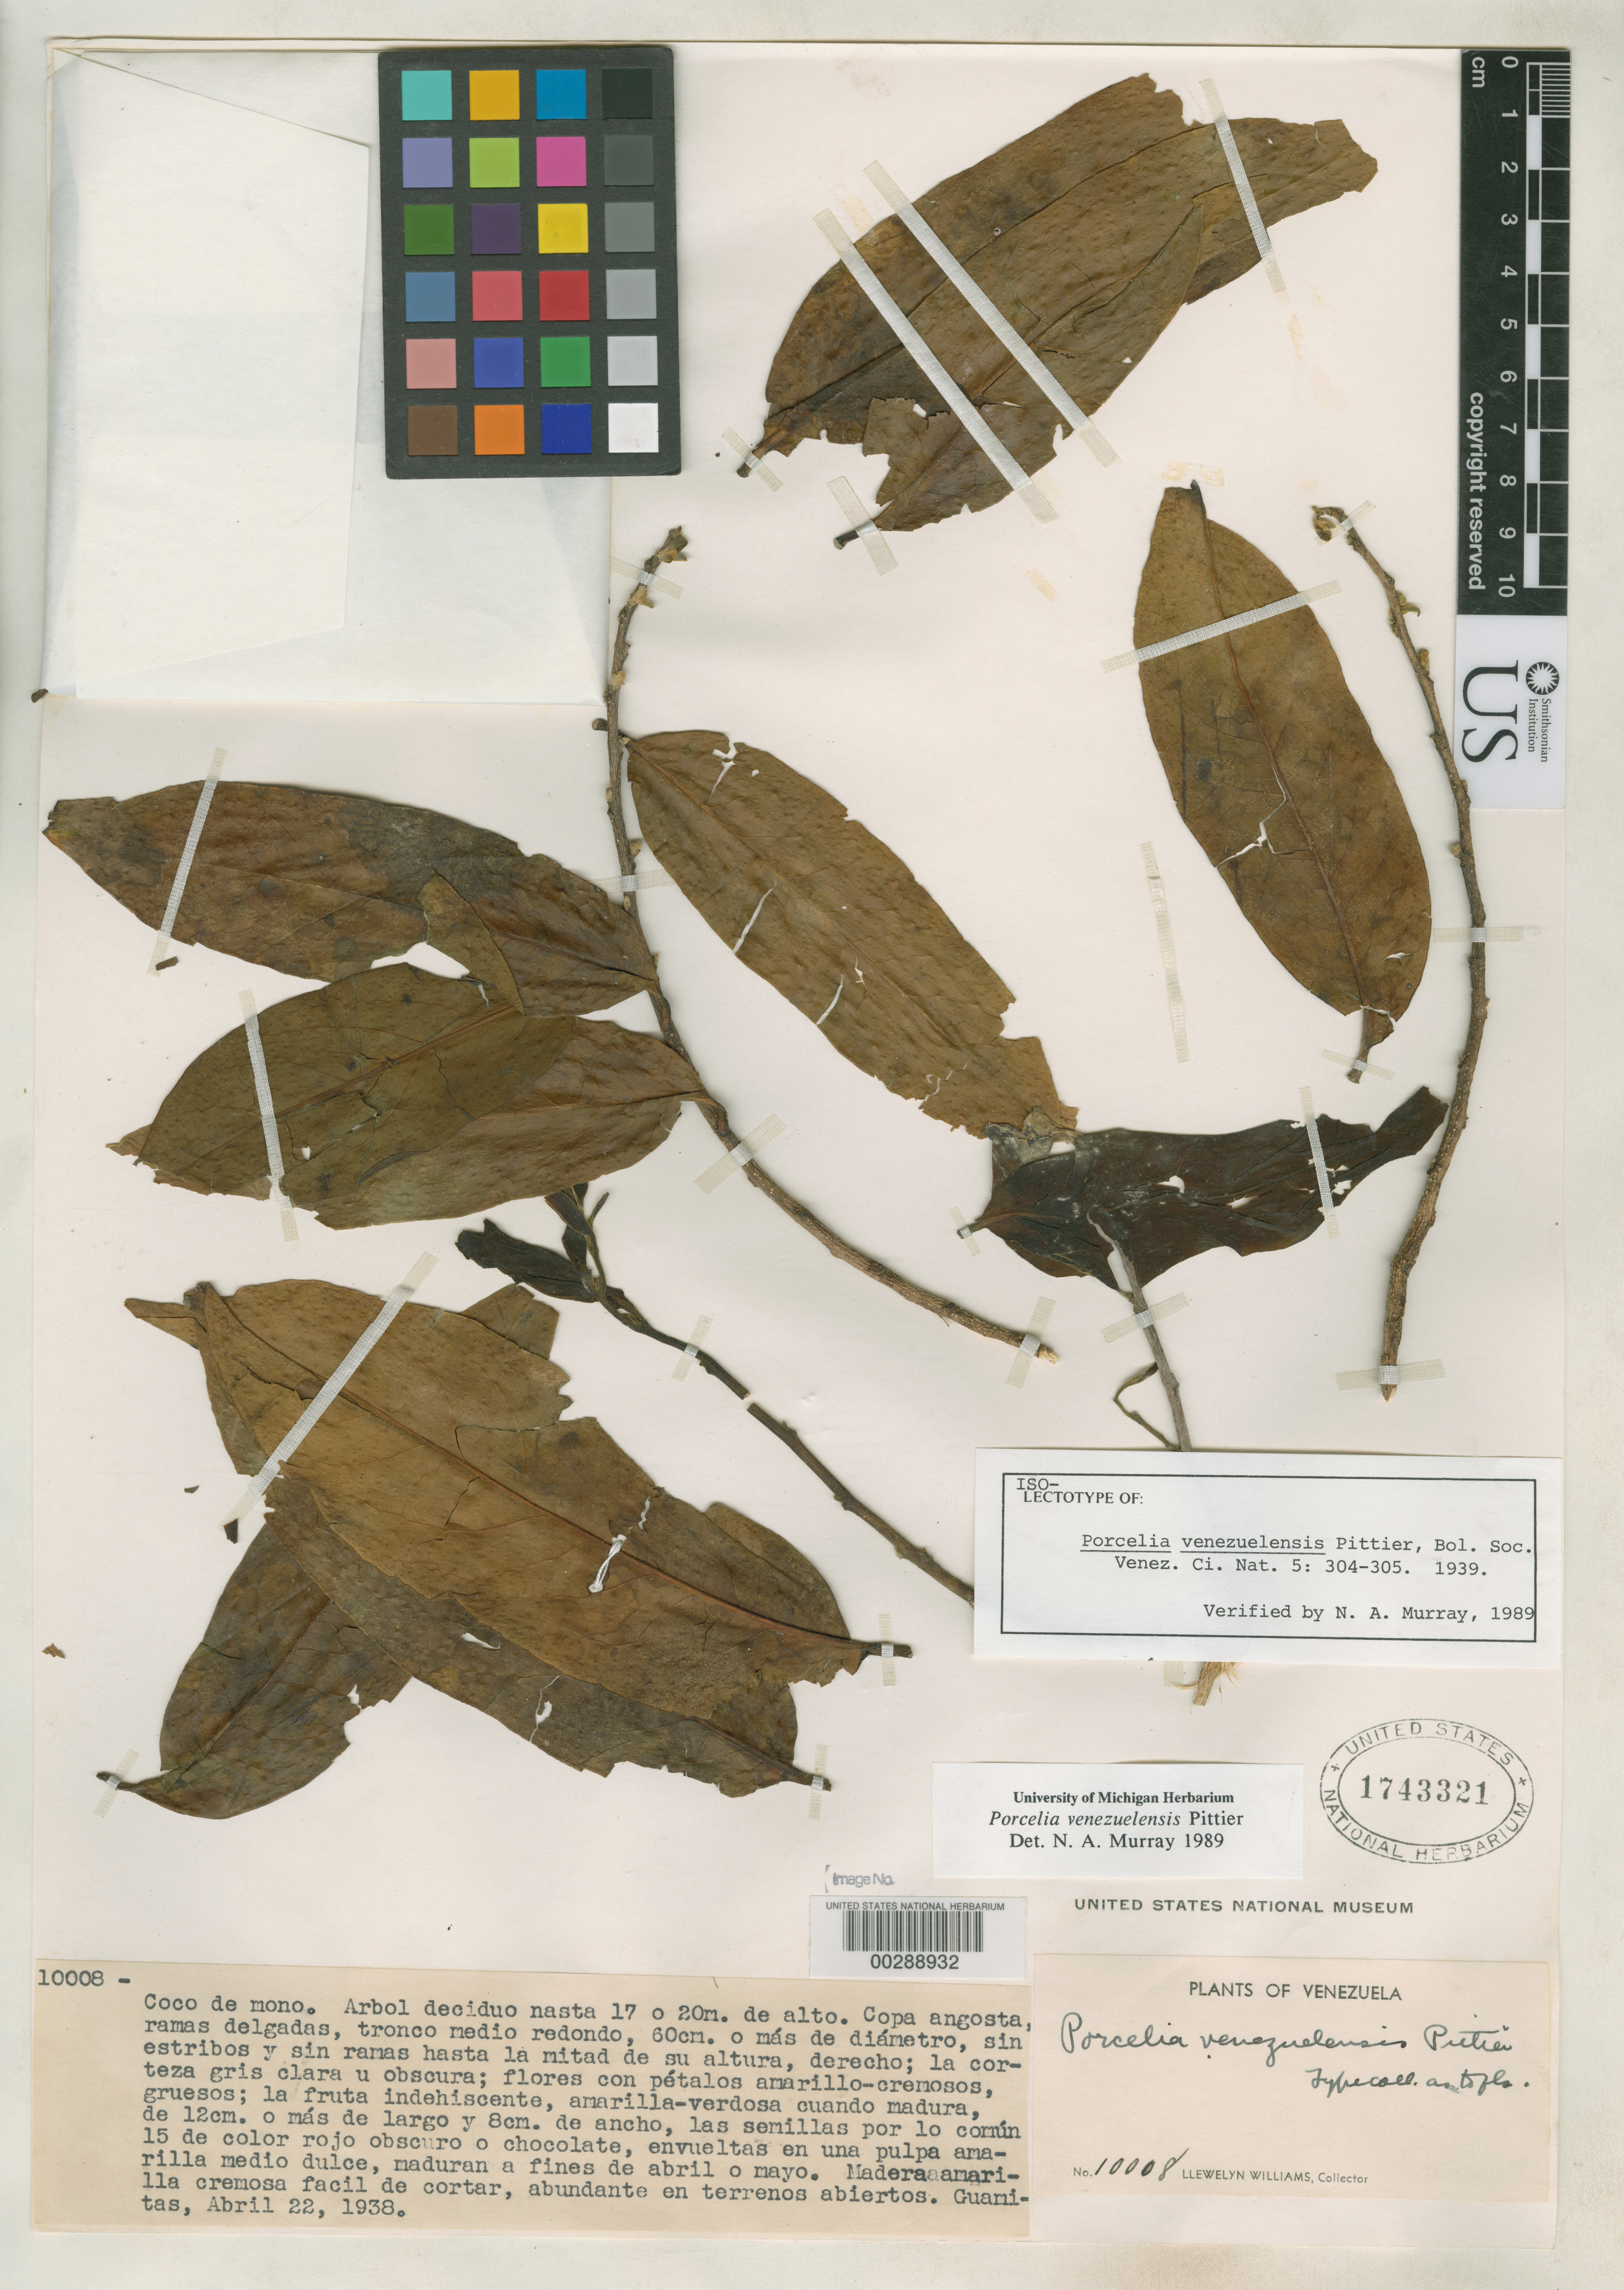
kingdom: Plantae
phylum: Tracheophyta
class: Magnoliopsida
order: Magnoliales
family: Annonaceae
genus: Porcelia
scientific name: Porcelia venezuelensis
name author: Pittier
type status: Isolectotype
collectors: Ll. Williams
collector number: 10008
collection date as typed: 22 Apr 1938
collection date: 1938-04-22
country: Venezuela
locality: Guamitas.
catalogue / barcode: US 1743321